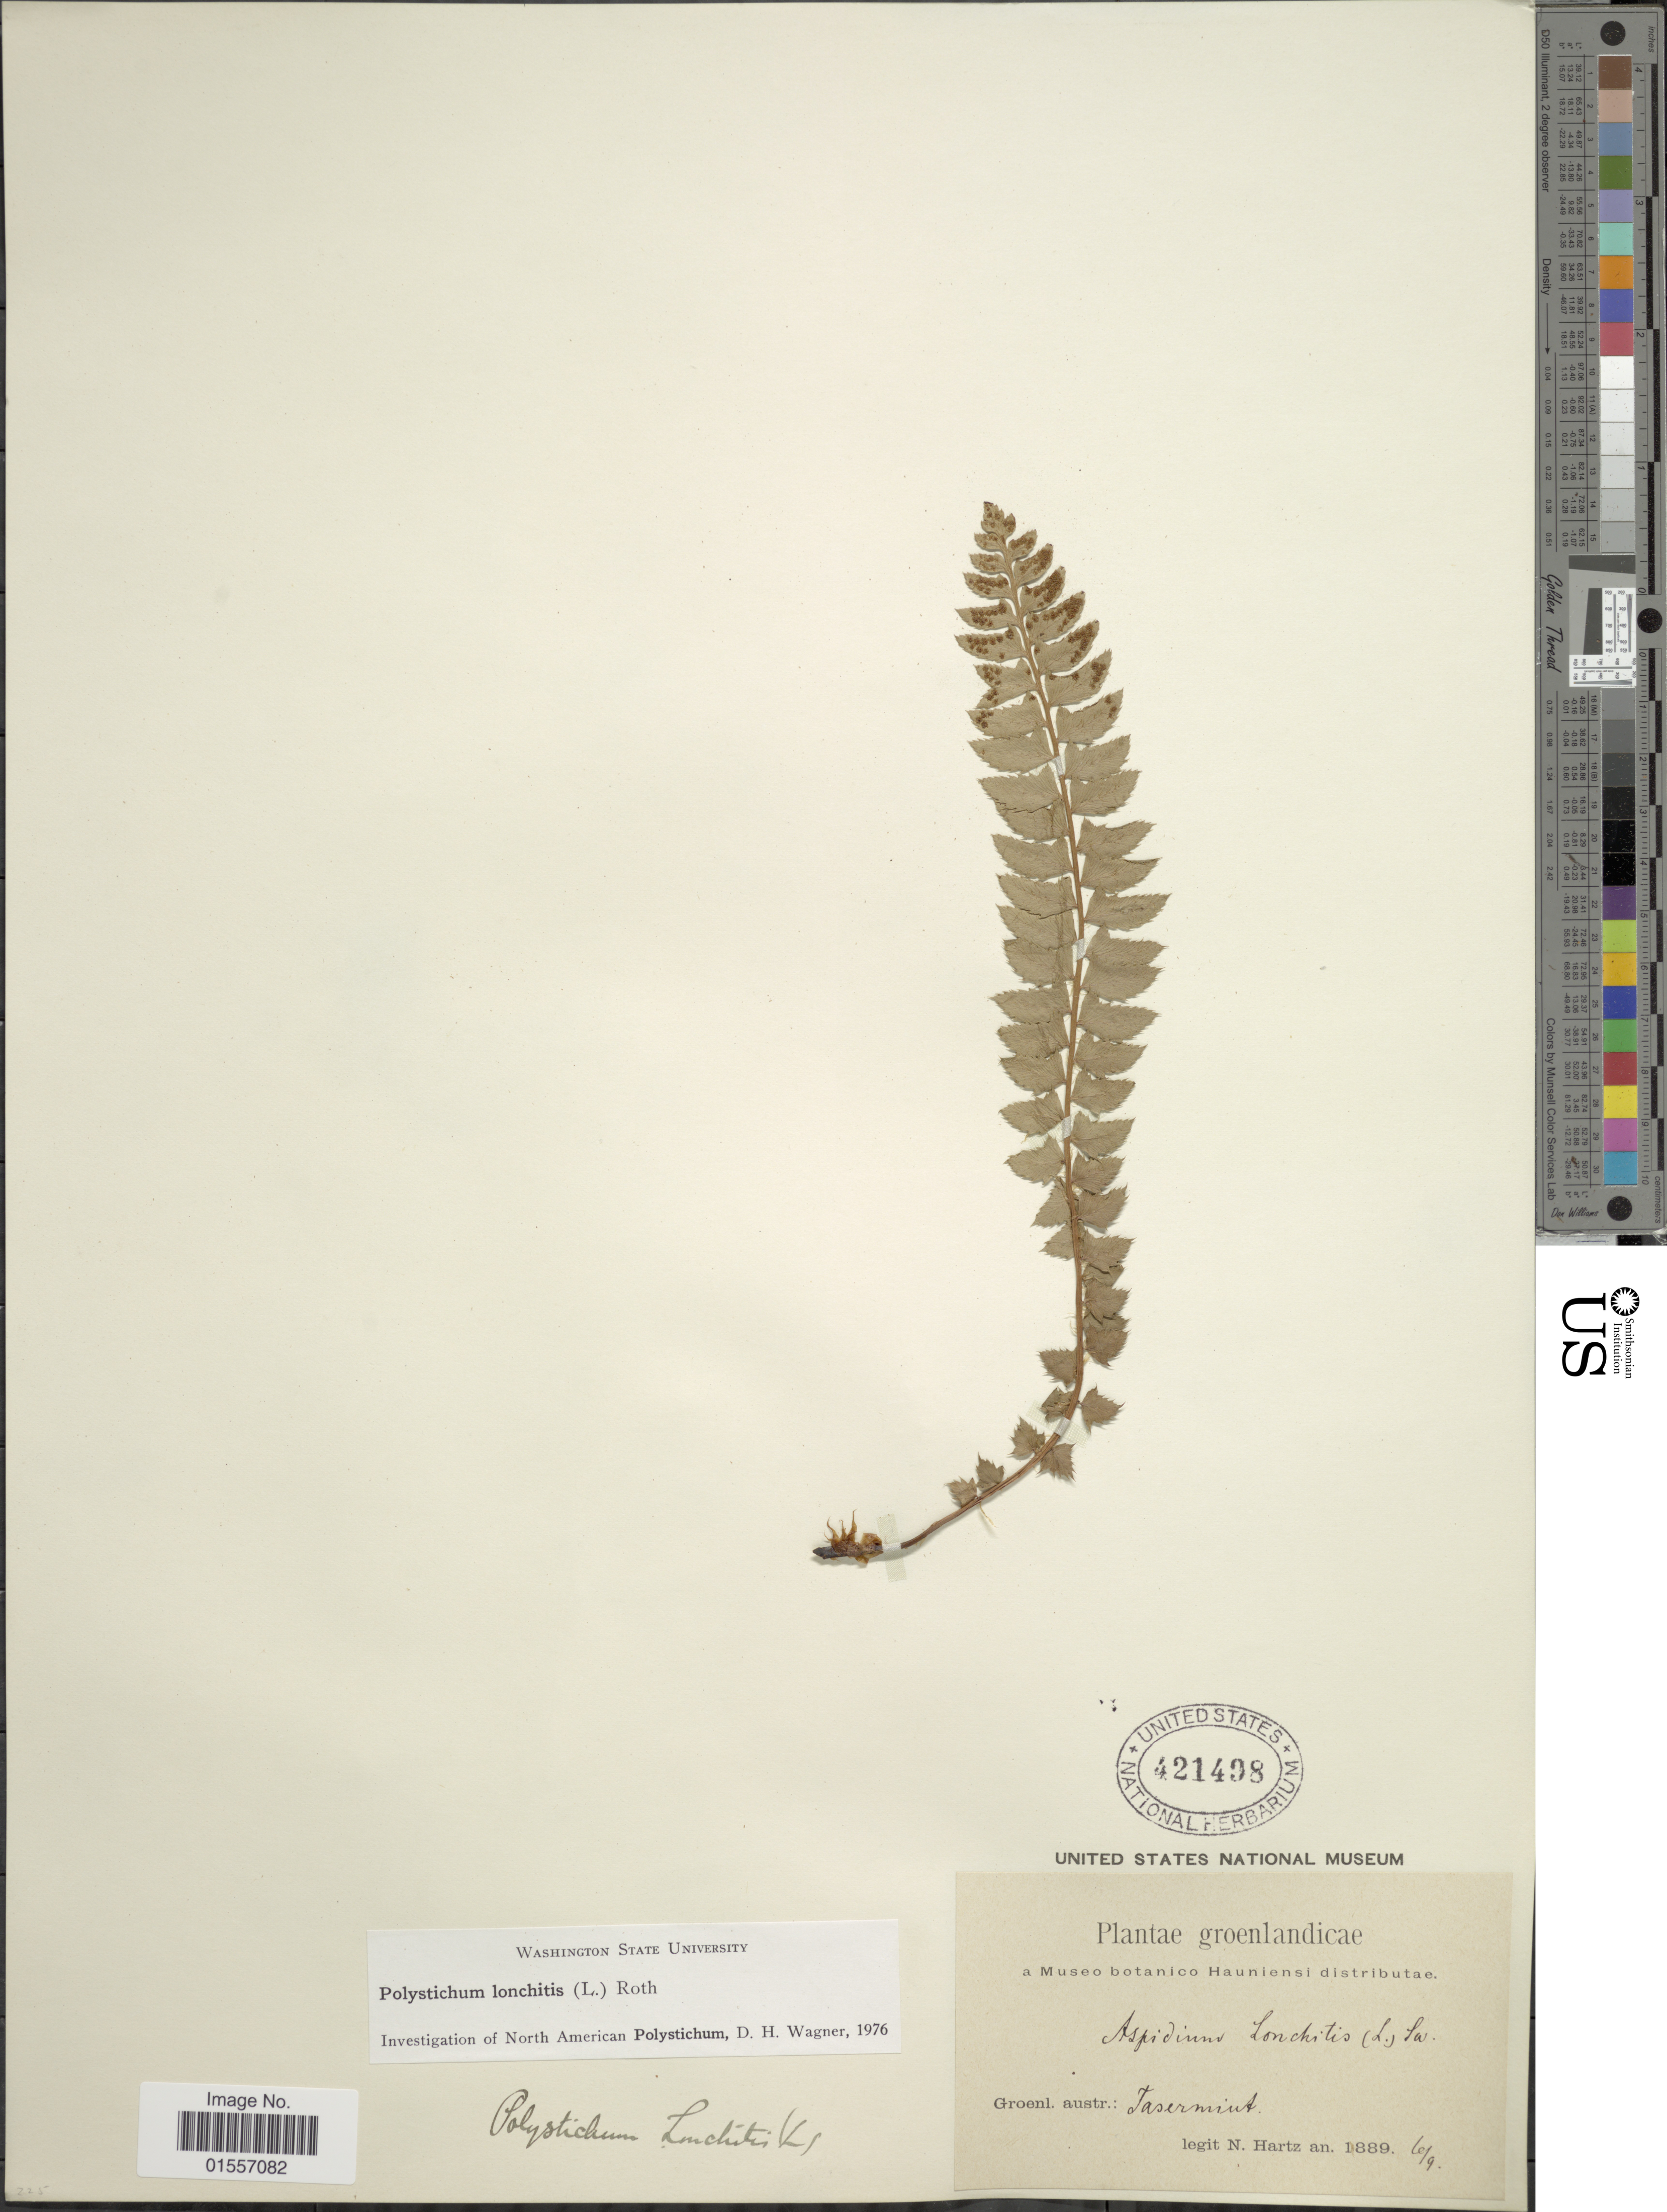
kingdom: Plantae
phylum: Tracheophyta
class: Polypodiopsida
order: Polypodiales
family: Dryopteridaceae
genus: Polystichum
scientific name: Polystichum lonchitis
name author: (Roth) L.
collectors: N. Hartz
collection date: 1889-09-06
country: Greenland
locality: Groenlandicae, Groenl. austr.: Tasermiut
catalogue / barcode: US 421498